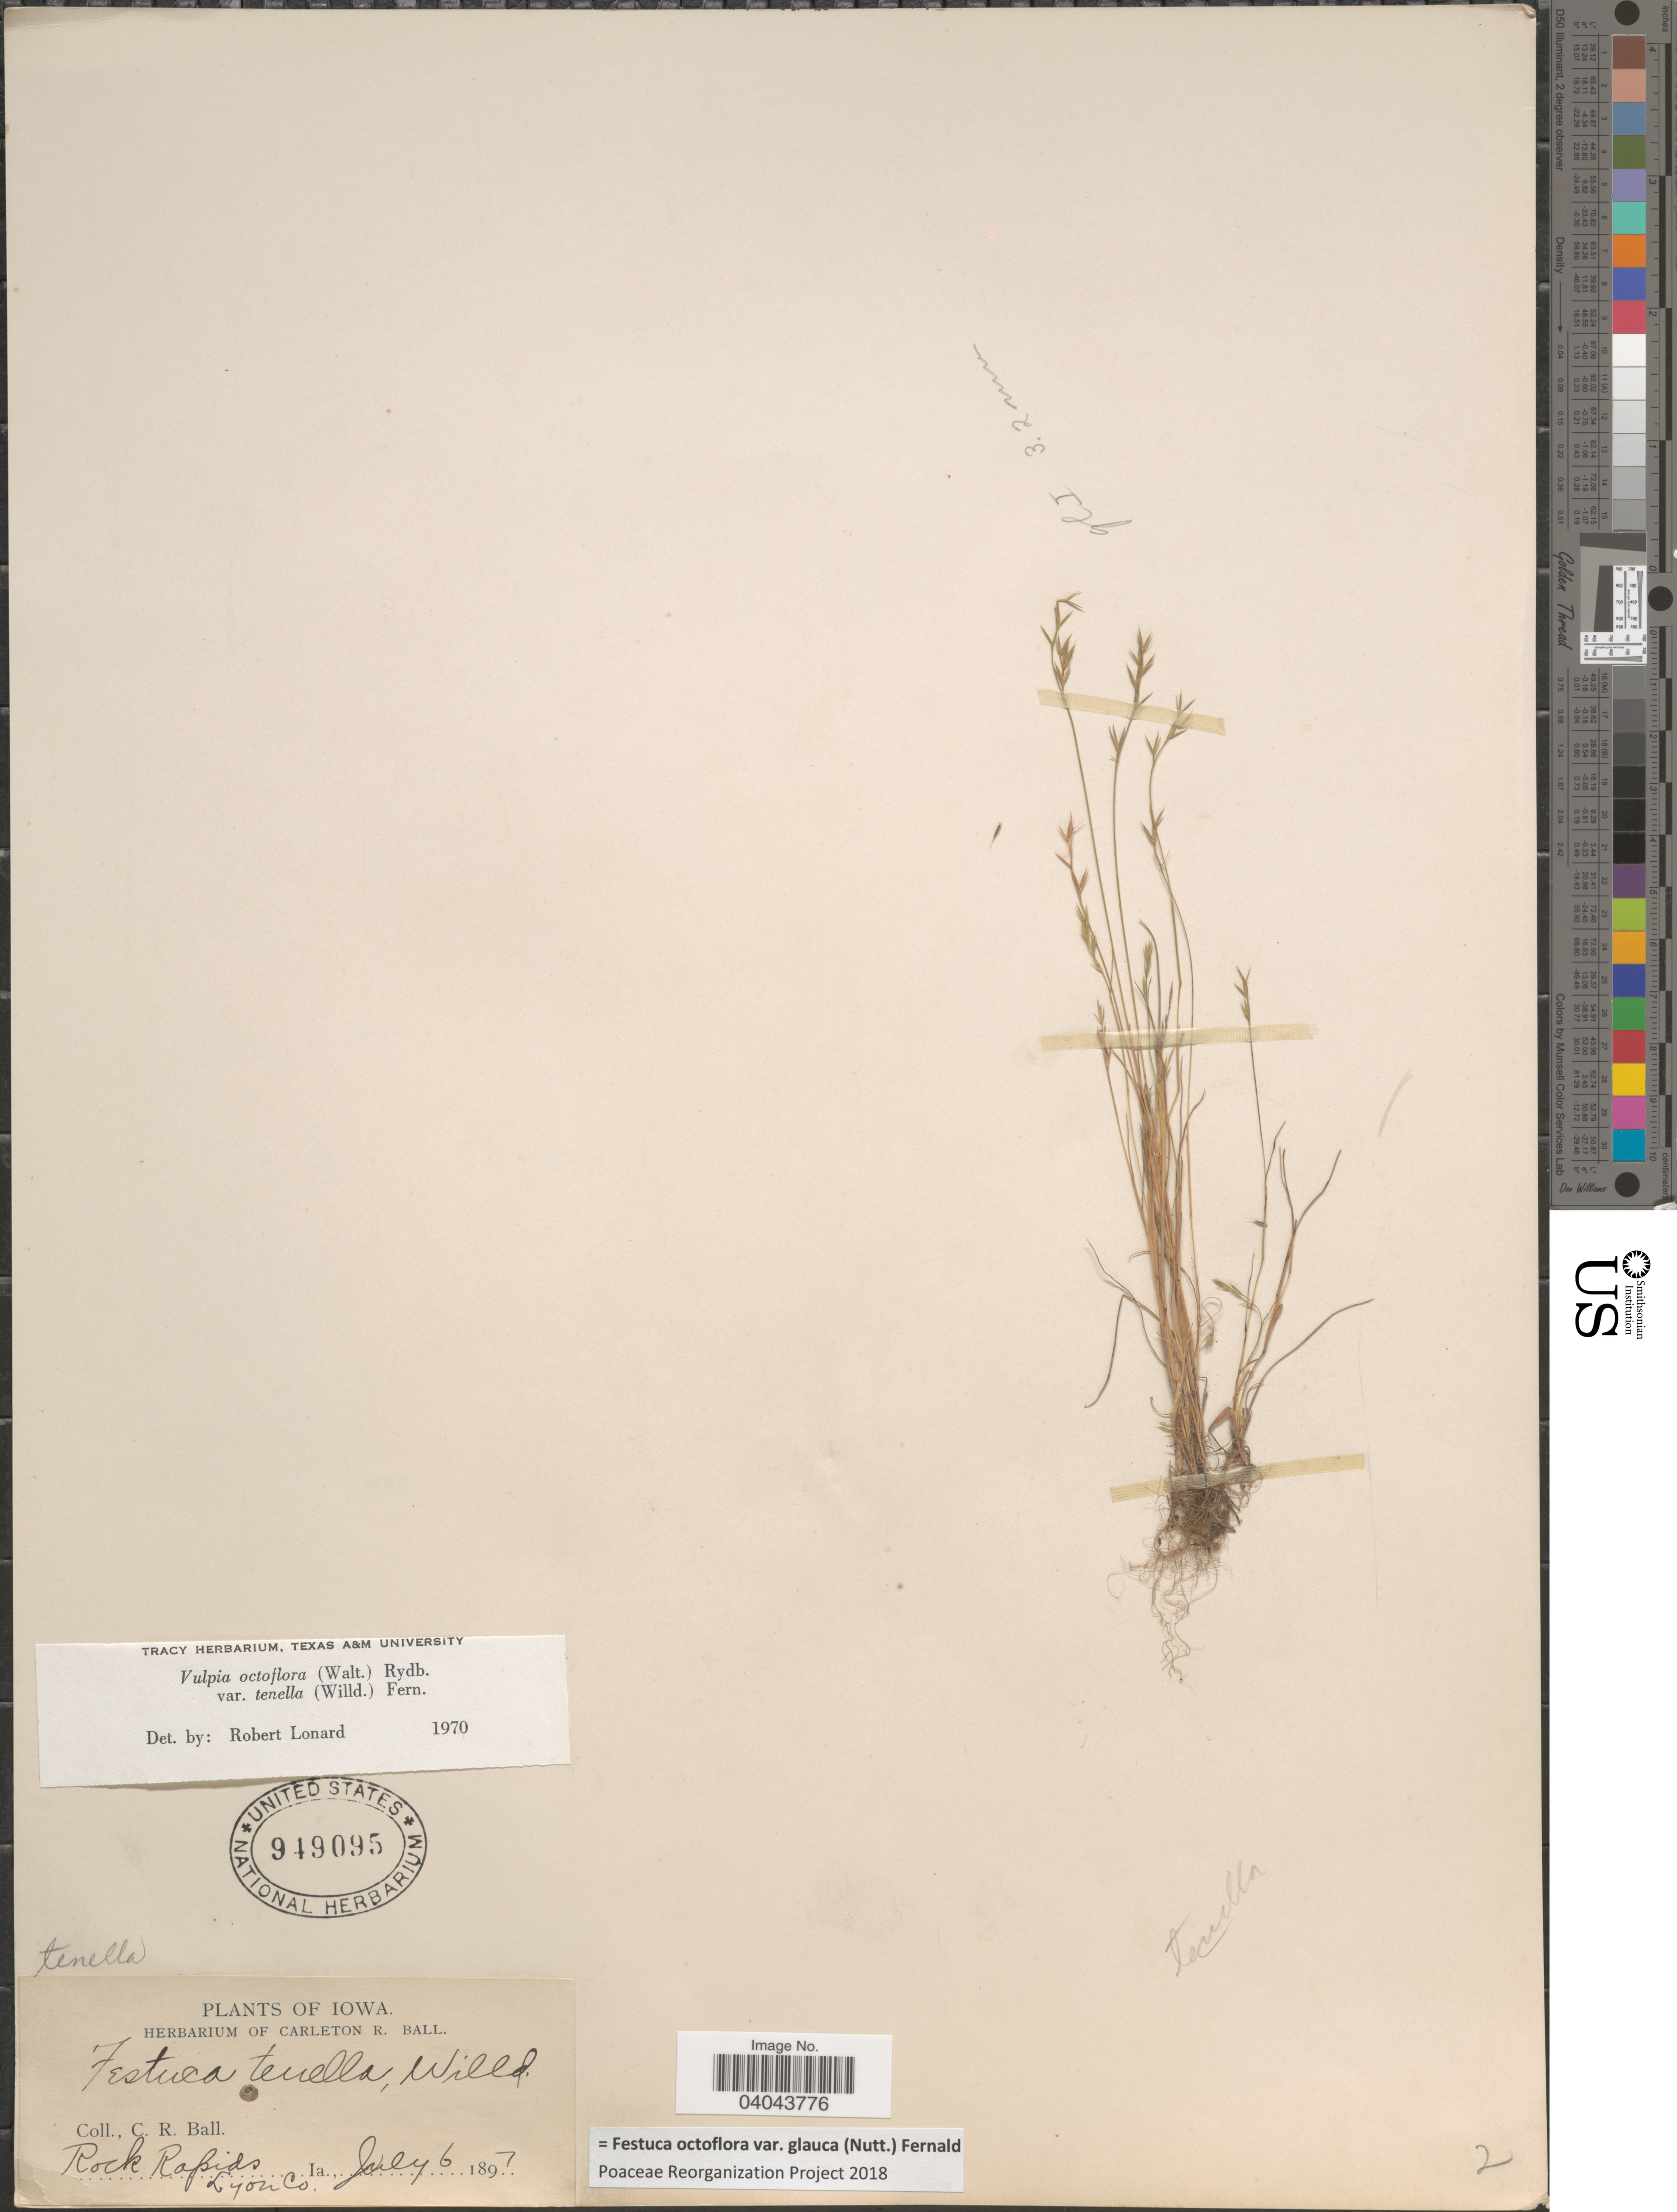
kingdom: Plantae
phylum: Tracheophyta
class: Liliopsida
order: Poales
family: Poaceae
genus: Festuca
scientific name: Festuca octoflora var. glauca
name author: (Nutt.) Fernald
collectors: C. R. Ball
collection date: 1897-07-06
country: United States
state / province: Iowa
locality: Rock Rapides, Lyon Co.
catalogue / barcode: US 949095